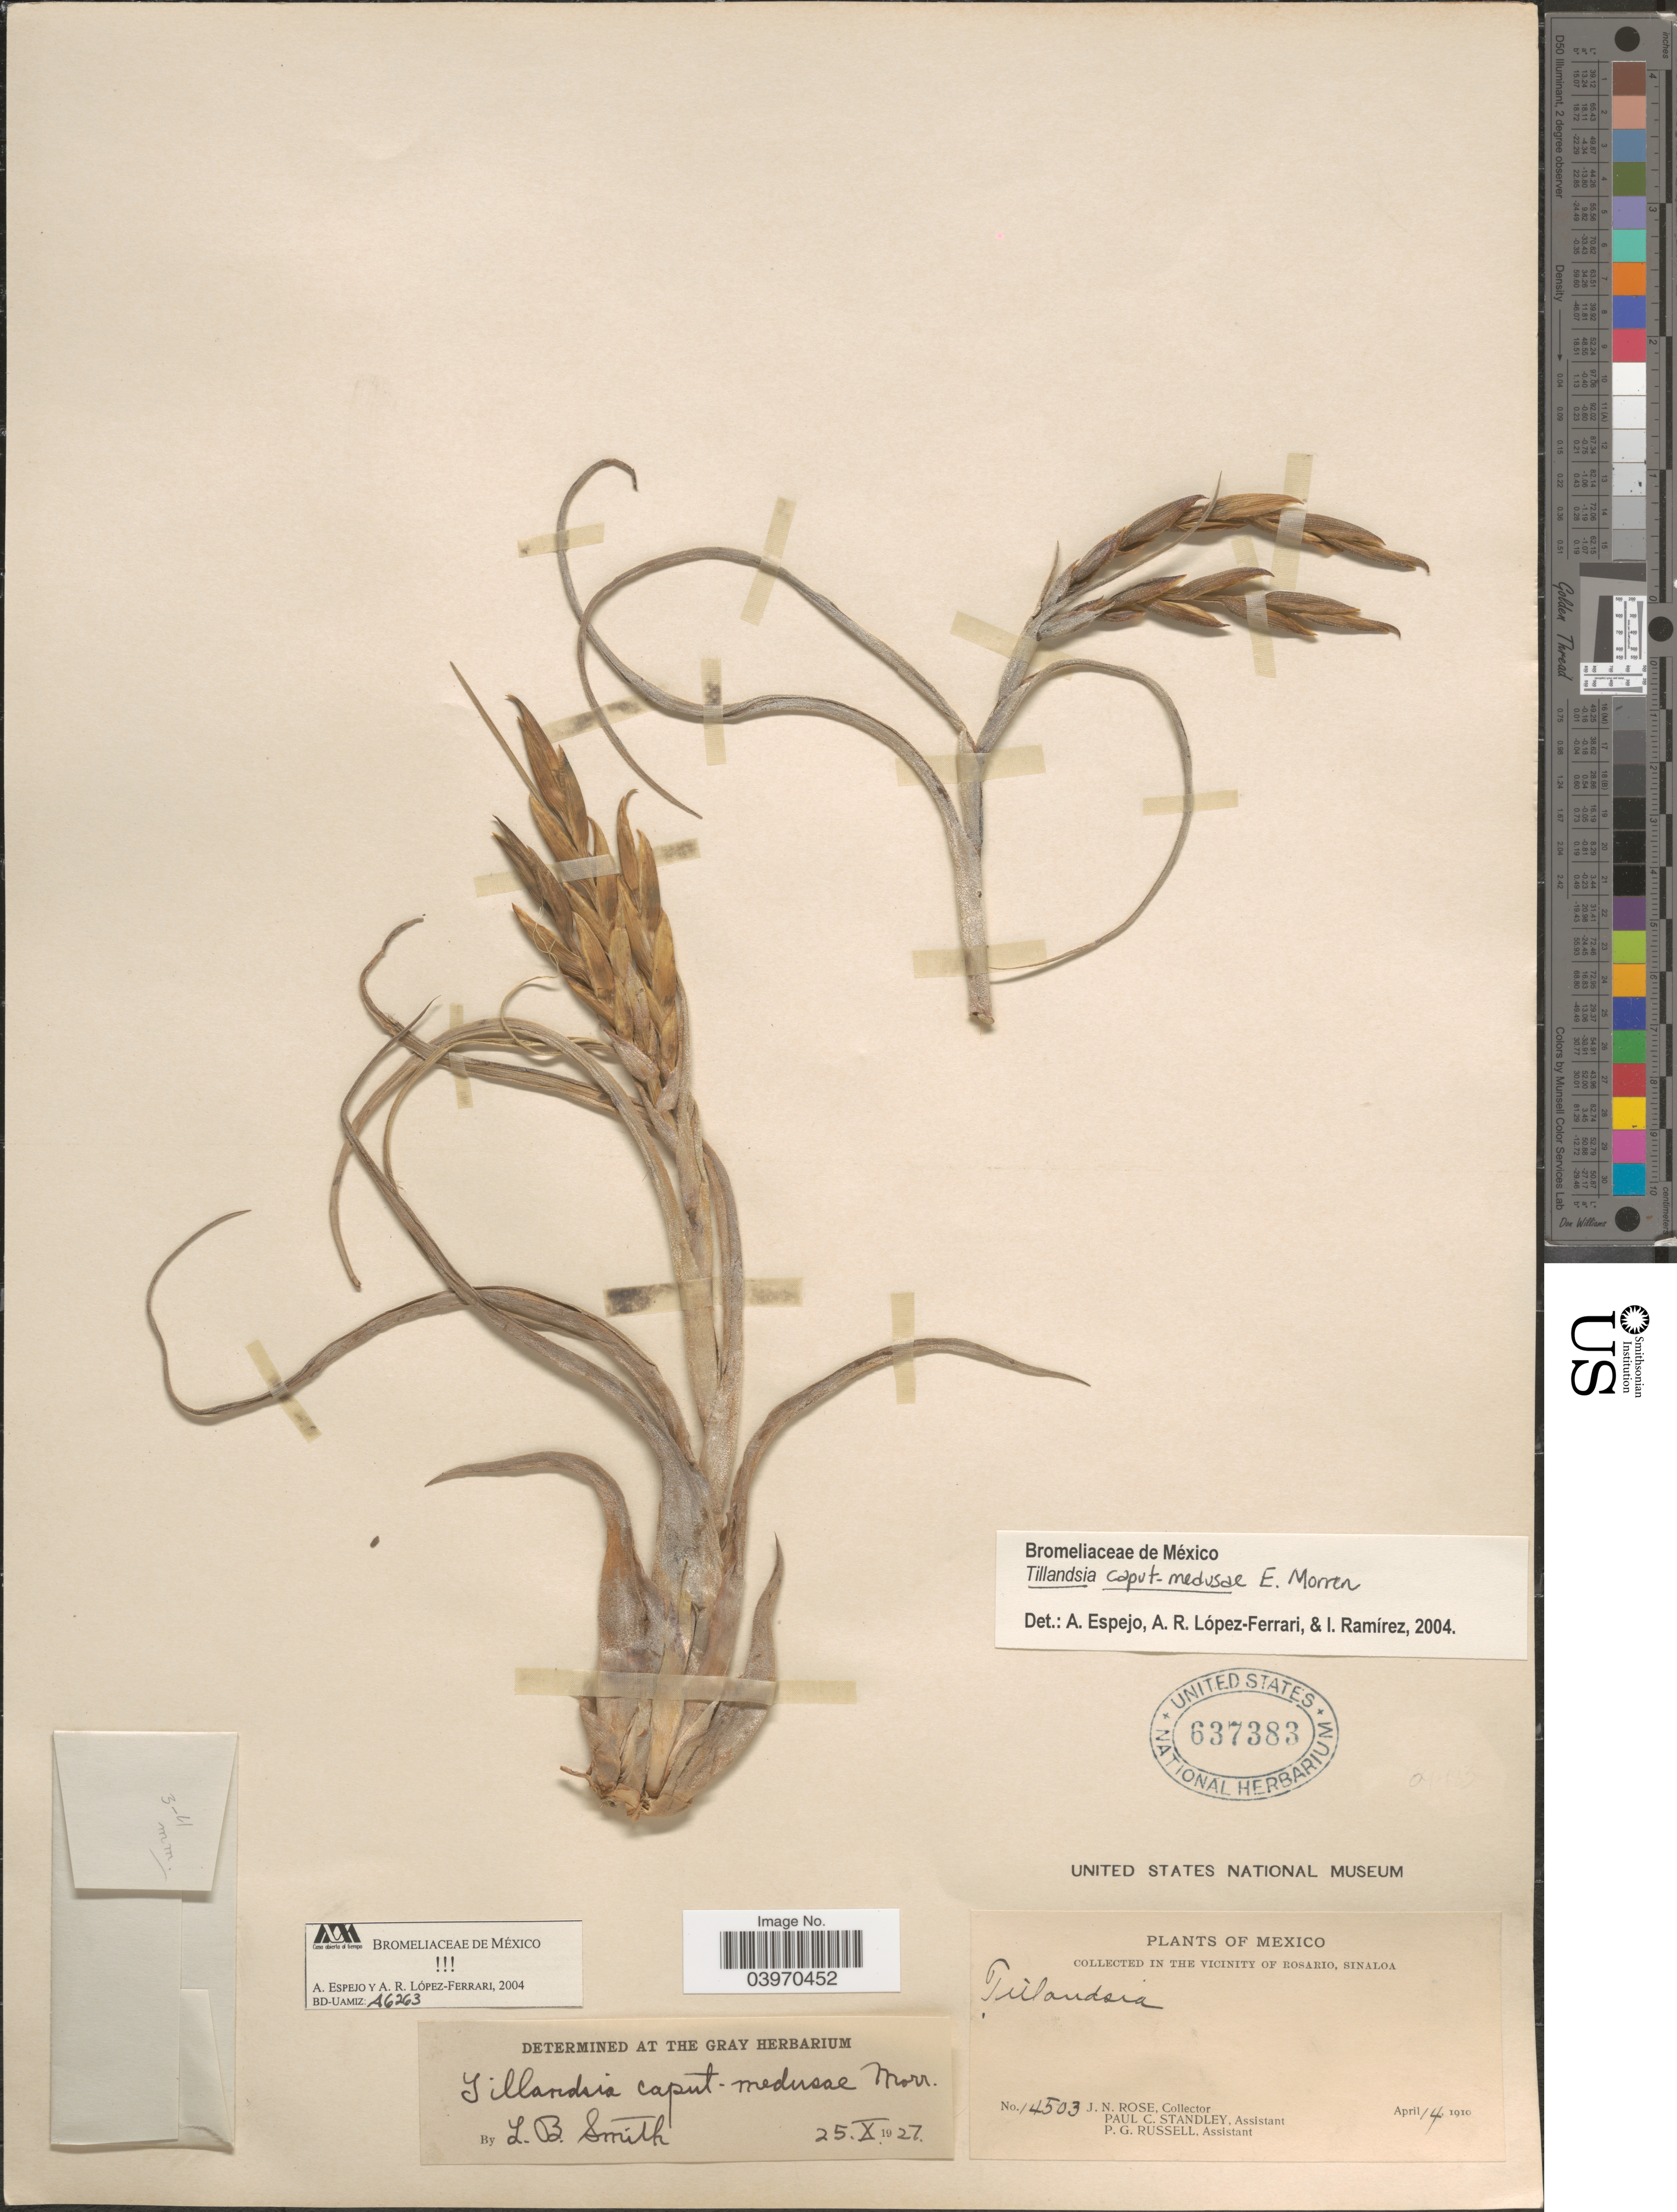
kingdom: Plantae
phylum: Tracheophyta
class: Liliopsida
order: Poales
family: Bromeliaceae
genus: Tillandsia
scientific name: Tillandsia caput-medusae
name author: É. Morren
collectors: J. N. Rose, P. C. Standley & P. G. Russell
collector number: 14503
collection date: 1910-04-14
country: Mexico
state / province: Sinaloa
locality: In the vicinity of Rosario.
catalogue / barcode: US 637383